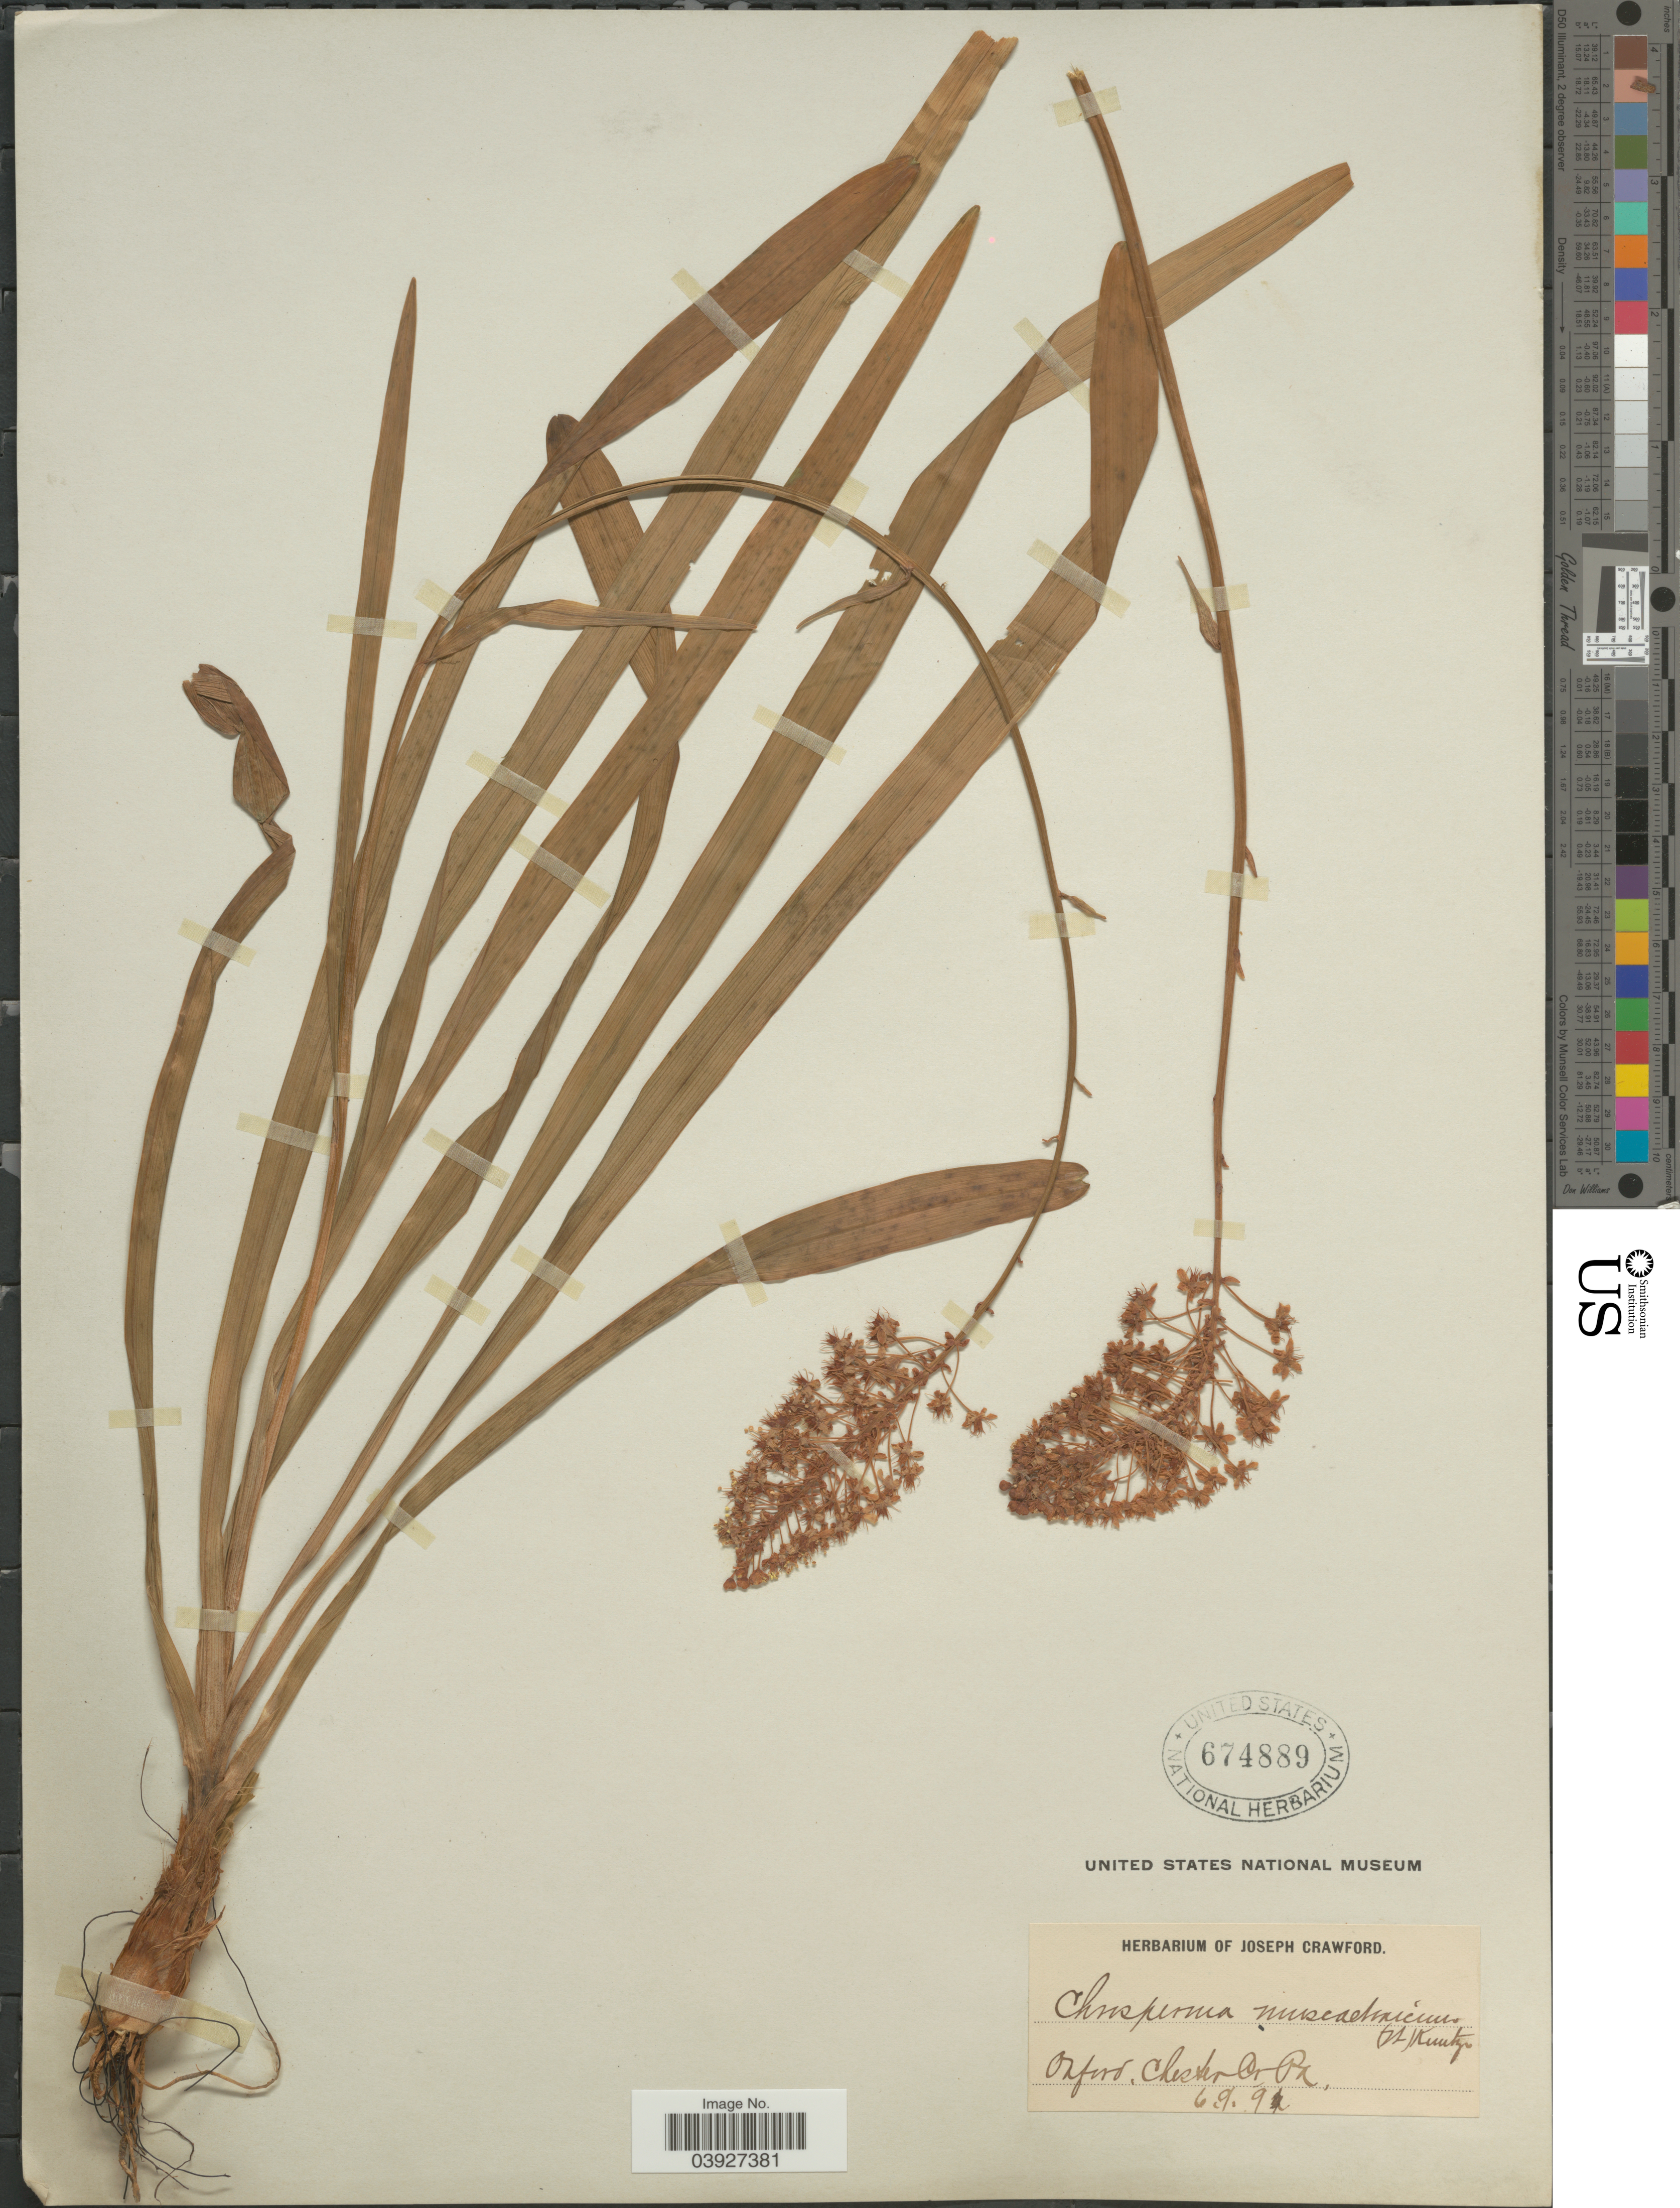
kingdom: Plantae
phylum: Tracheophyta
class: Liliopsida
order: Liliales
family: Melanthiaceae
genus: Amianthium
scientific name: Amianthium muscitoxicum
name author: (Walter) A. Gray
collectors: ex herb. Joseph Crawford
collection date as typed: Transcribed d/m/y: 6/9/91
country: United States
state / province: Pennsylvania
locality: Oxford, Chester Co.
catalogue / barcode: US 674889